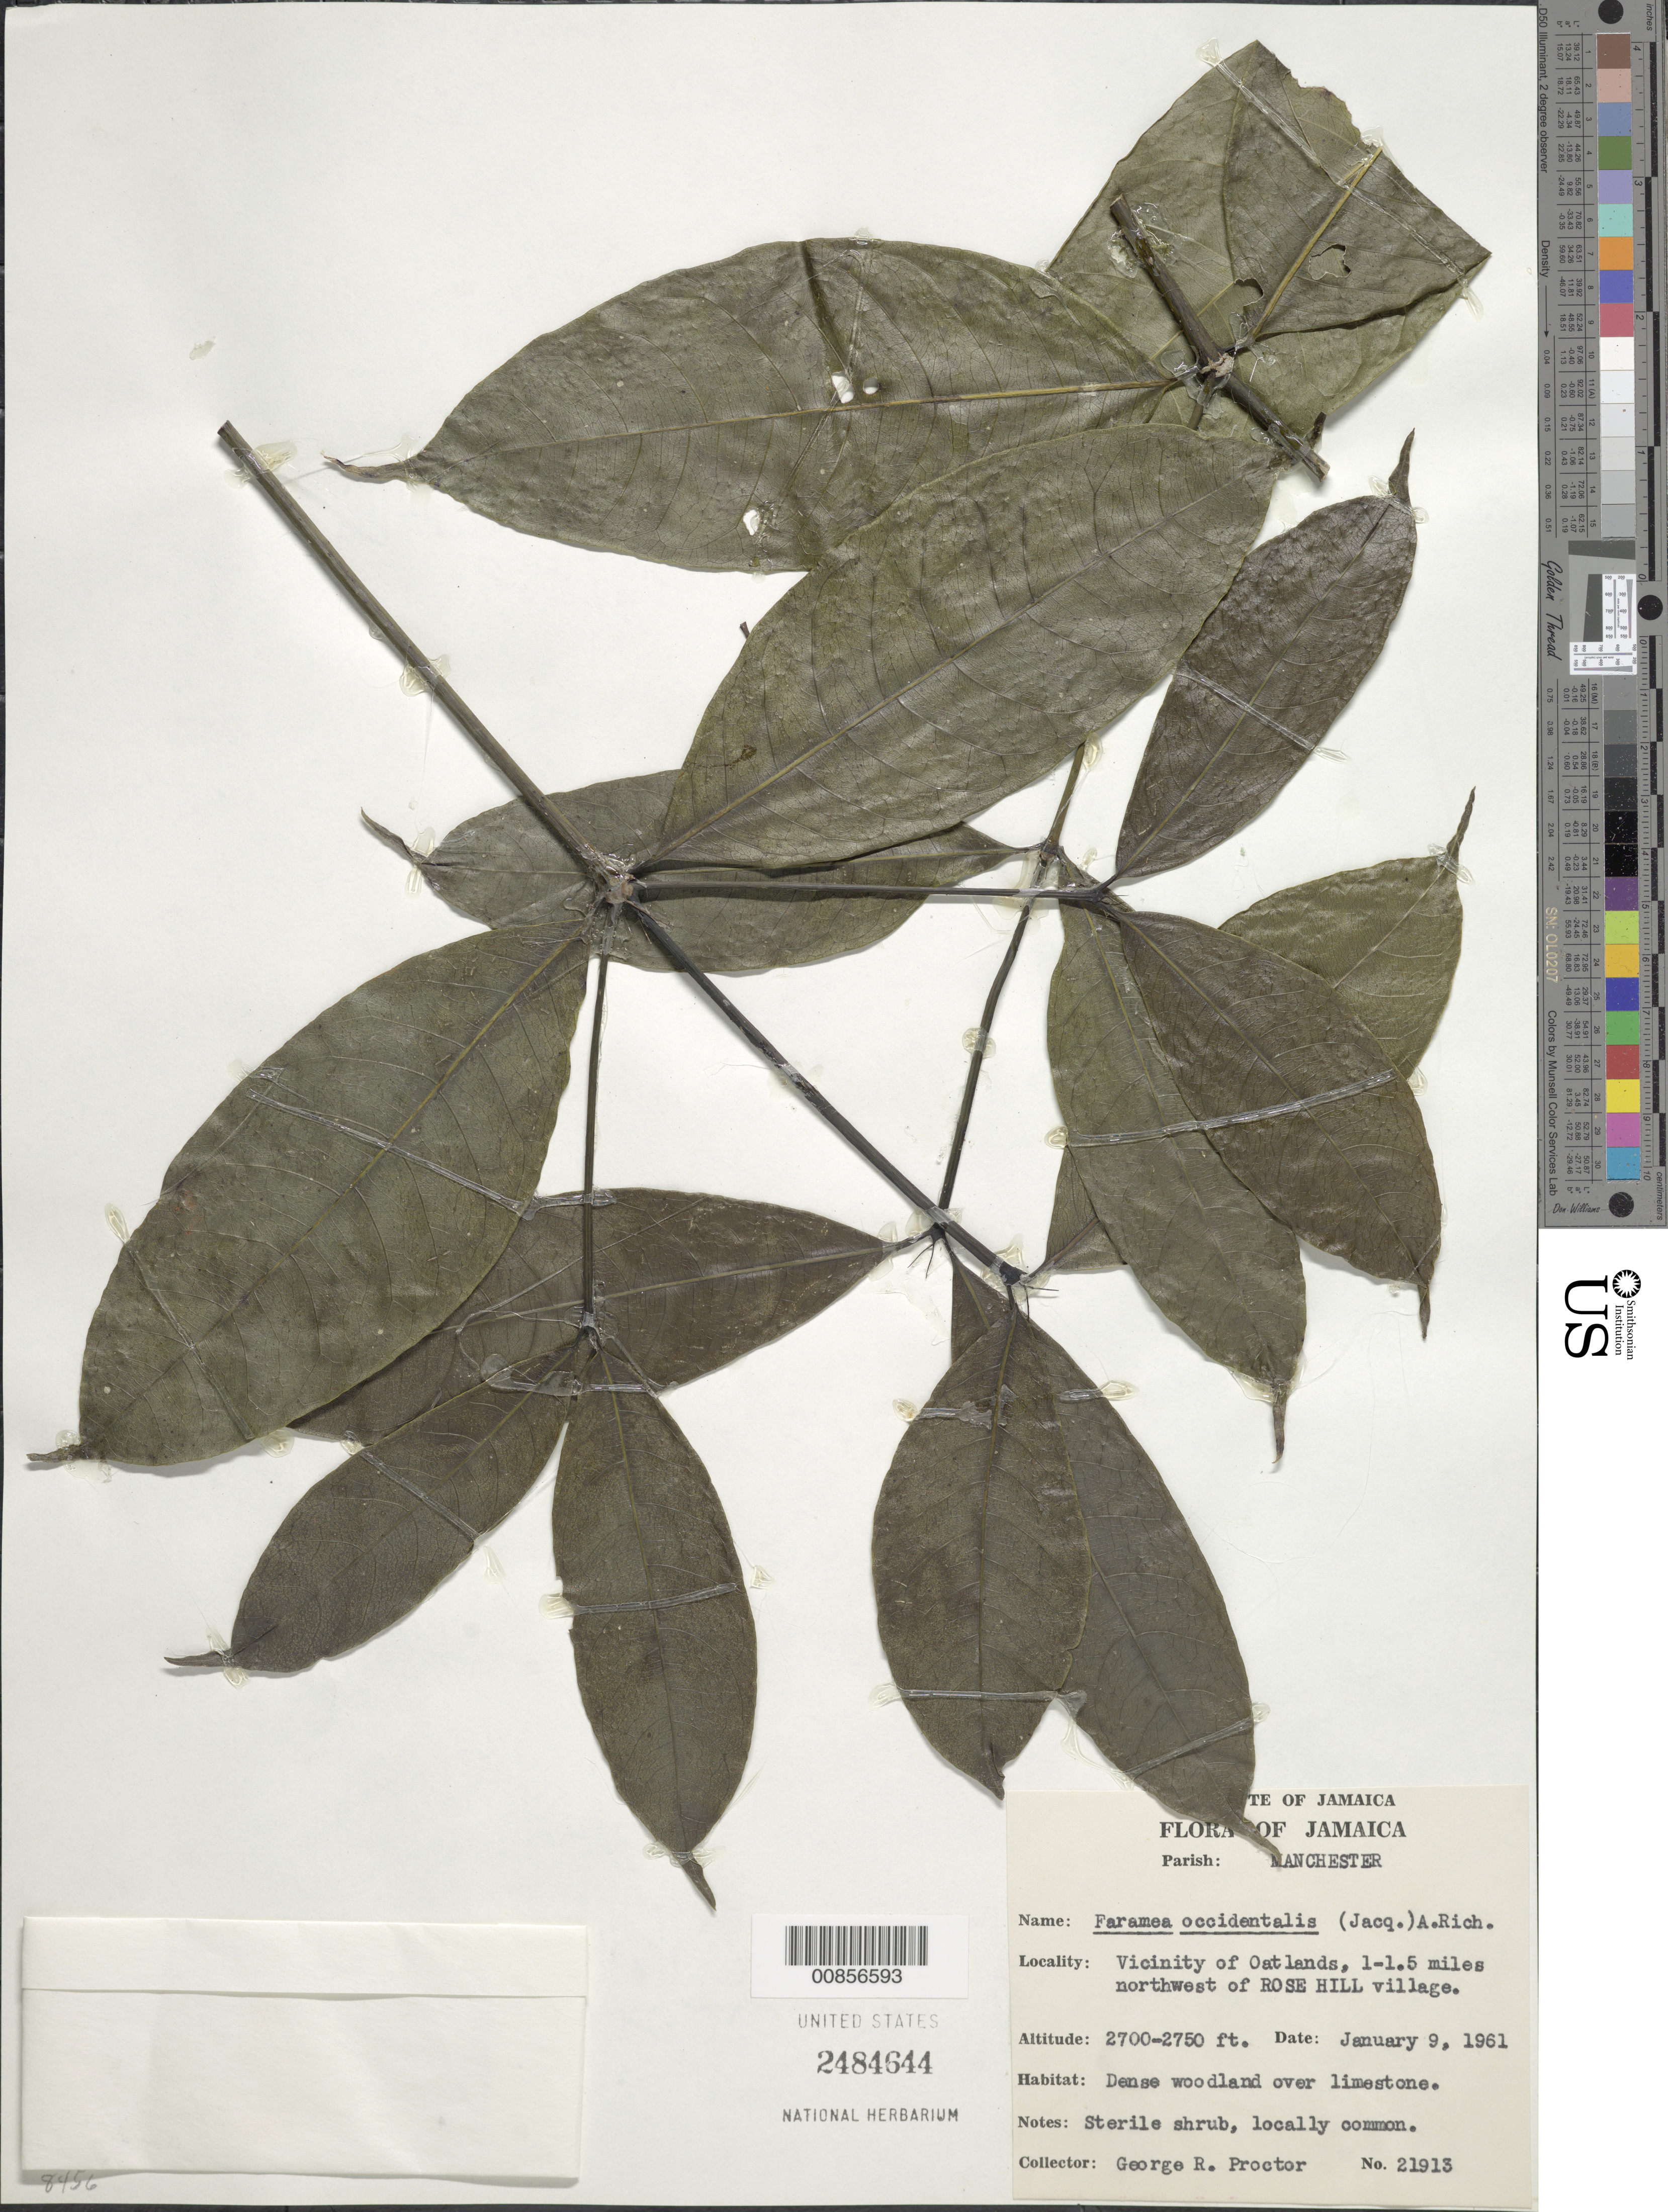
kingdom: Plantae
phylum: Tracheophyta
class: Magnoliopsida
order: Gentianales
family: Rubiaceae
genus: Faramea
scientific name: Faramea occidentalis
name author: (L.) A. Rich.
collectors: G. R. Proctor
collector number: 21913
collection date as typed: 09 Jan 1961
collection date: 1961-01-09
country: Jamaica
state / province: Manchester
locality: Vicinity of Oatlands, 1-1.5 miles northwest of Rose Hill village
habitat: Dense woodland, over limestone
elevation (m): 823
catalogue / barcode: US 2484644